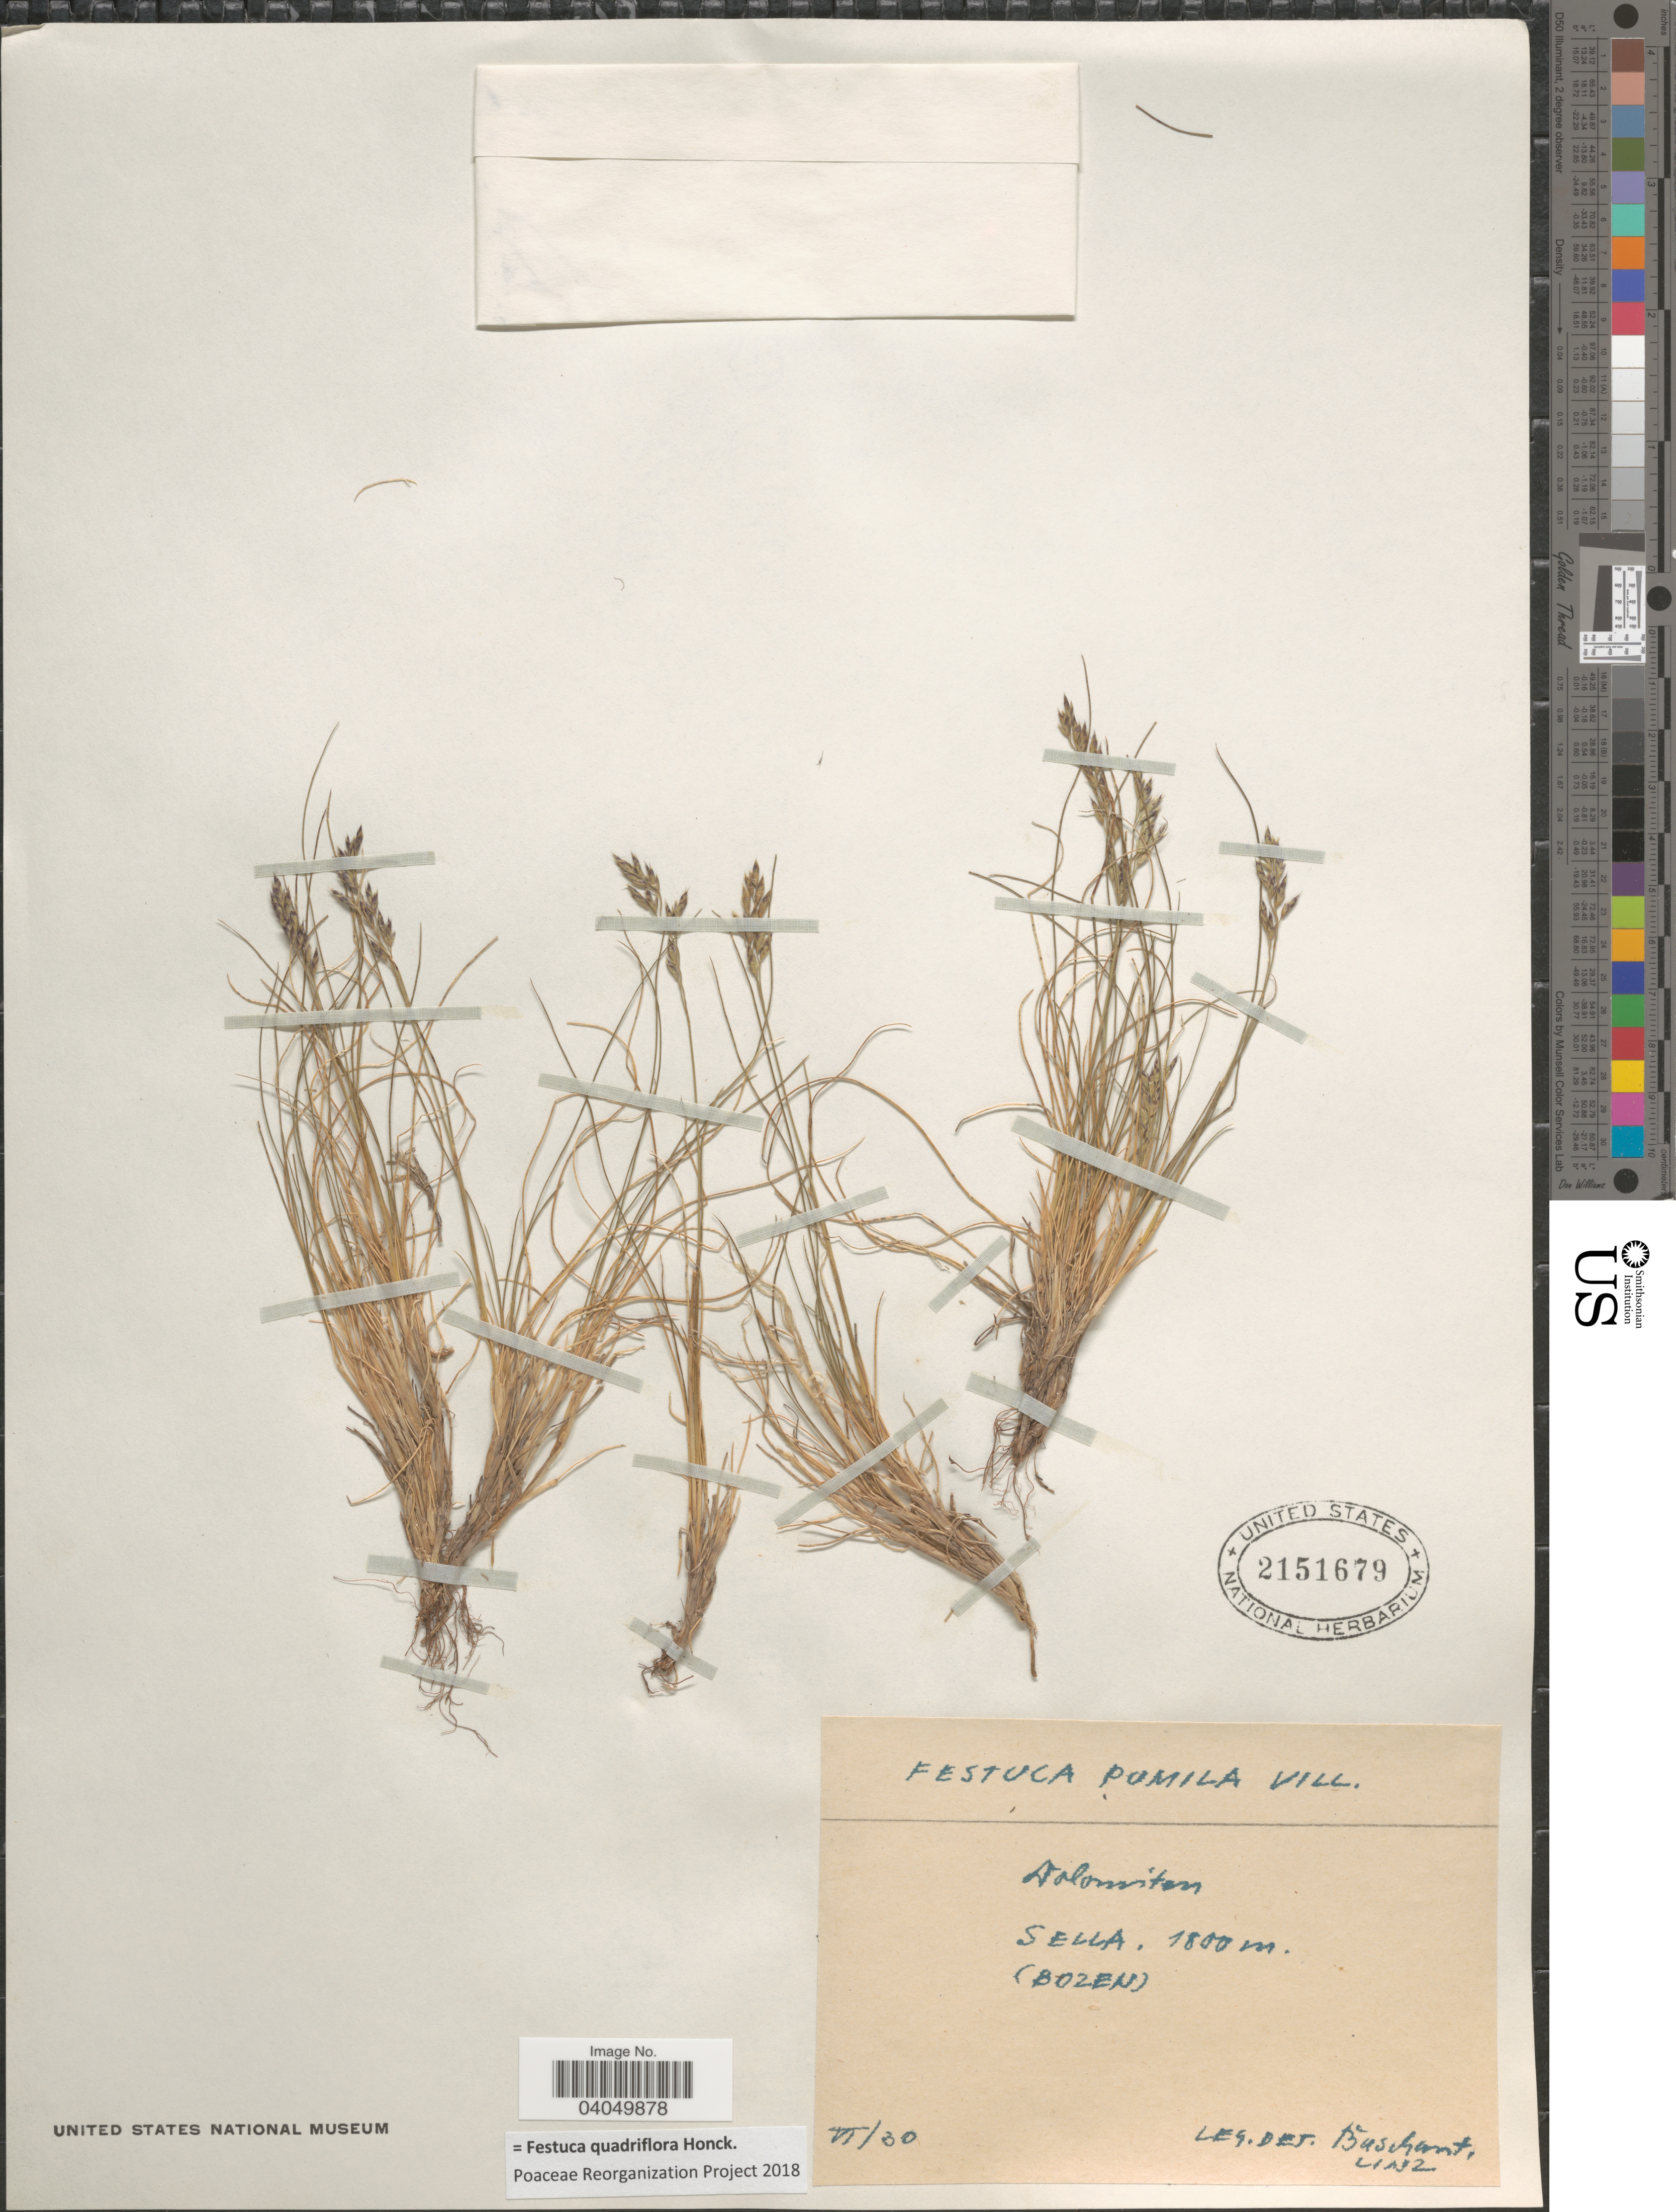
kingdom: Plantae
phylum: Tracheophyta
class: Liliopsida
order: Poales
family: Poaceae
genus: Festuca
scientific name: Festuca quadriflora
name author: Honck.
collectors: R. Baschant & Linz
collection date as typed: Transcribed d/m/y: /6/30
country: Italy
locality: Dolomiten. Sella (Bozen).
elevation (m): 1800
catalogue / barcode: US 2151679